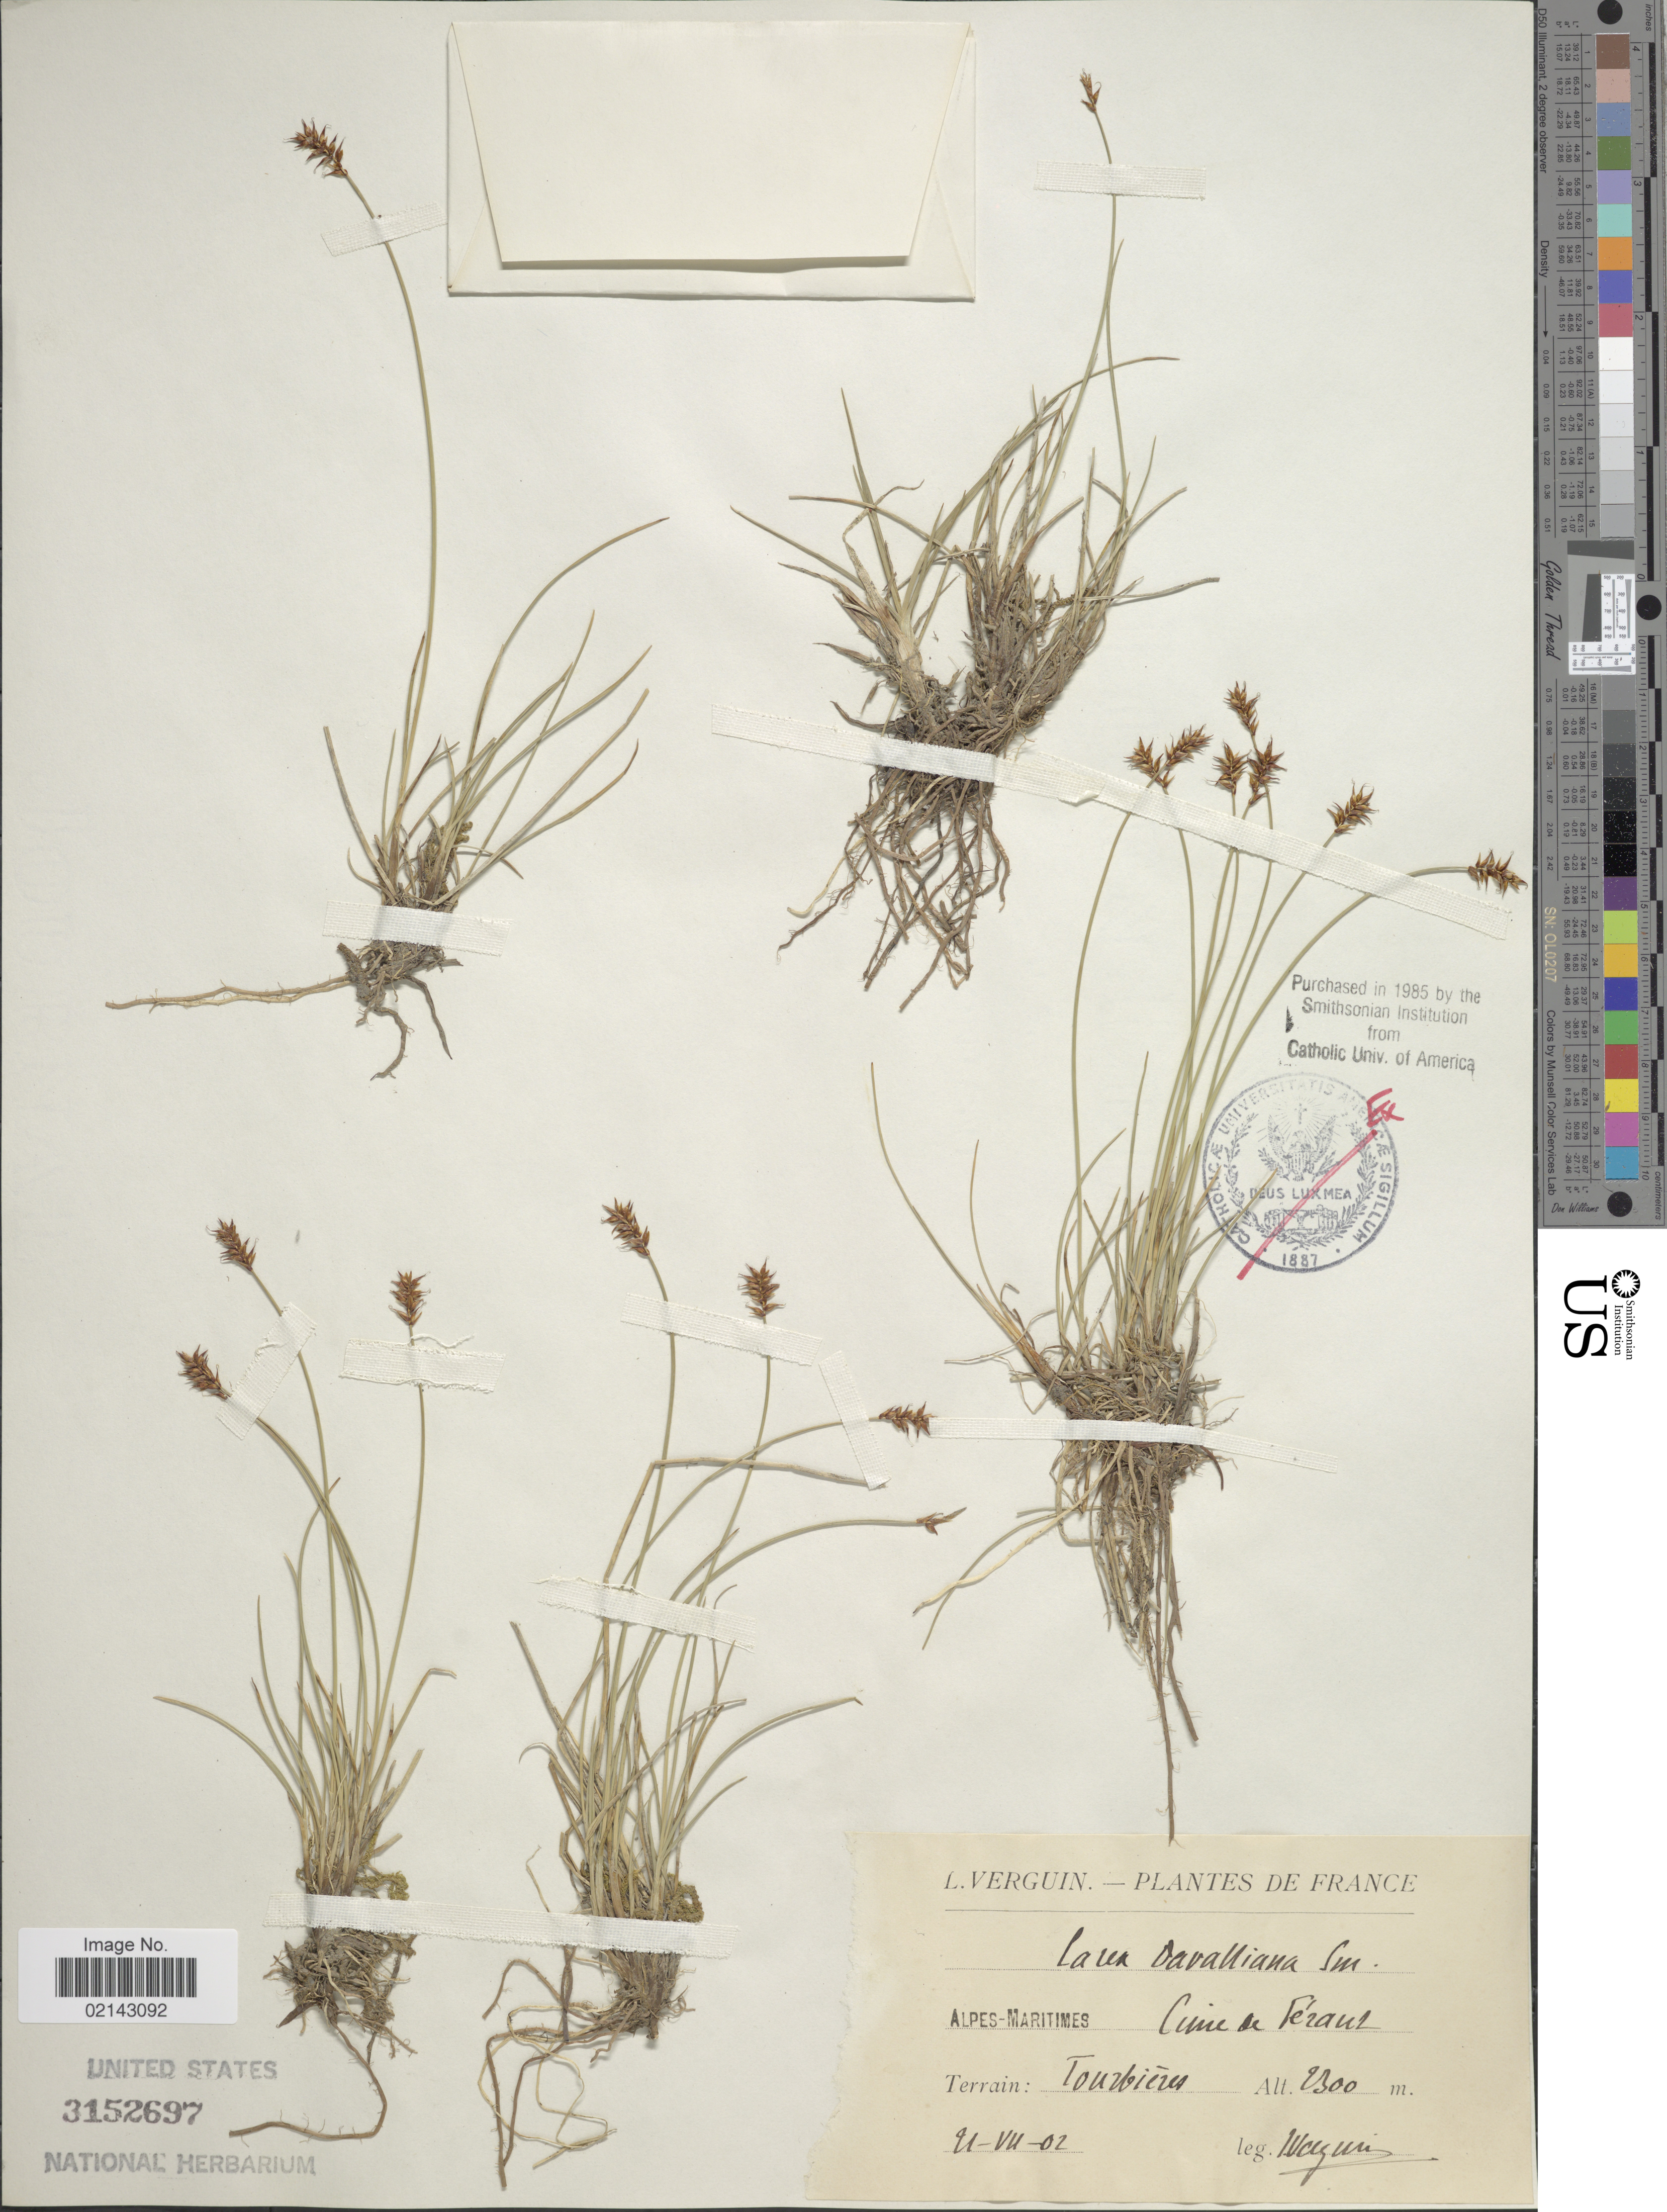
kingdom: Plantae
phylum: Tracheophyta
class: Liliopsida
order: Poales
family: Cyperaceae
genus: Carex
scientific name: Carex davalliana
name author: Sm.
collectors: L. Verguin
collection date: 1902-07-21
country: France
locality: Alpes-Maritimes. Cime de Ferant. Terrain: Tourbieres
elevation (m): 2300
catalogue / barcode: US 3152697